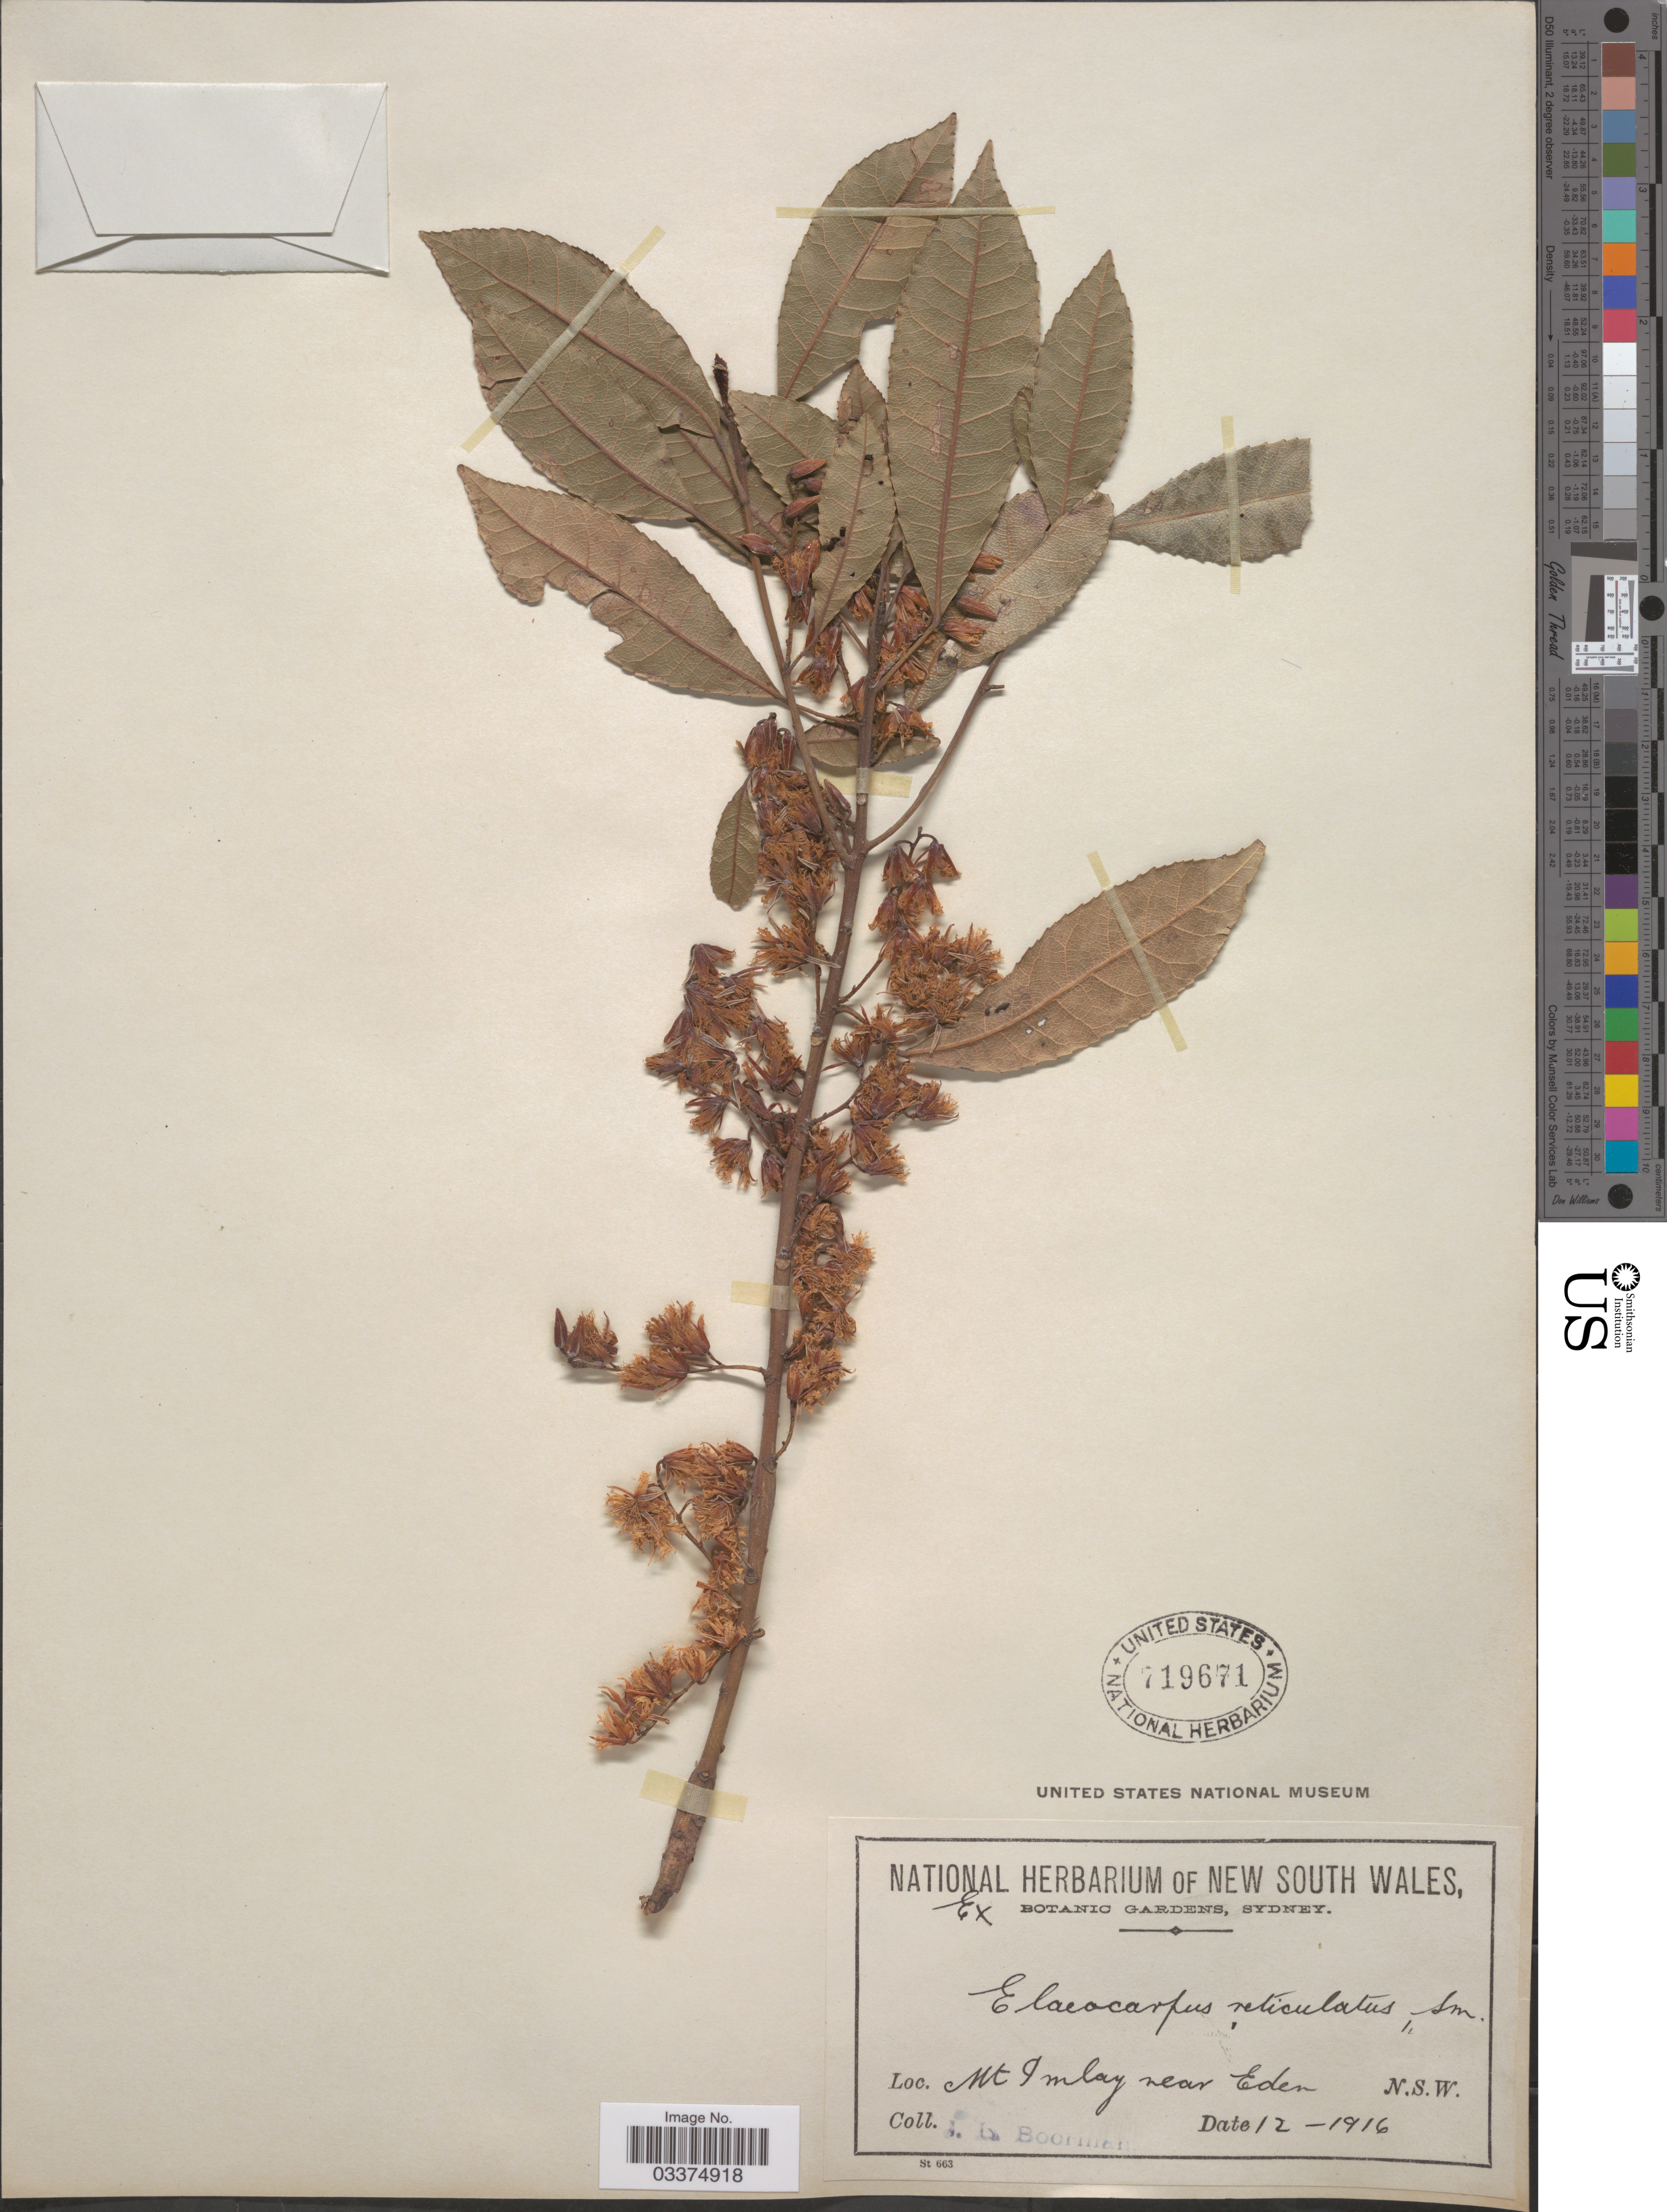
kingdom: Plantae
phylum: Tracheophyta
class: Magnoliopsida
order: Oxalidales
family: Elaeocarpaceae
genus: Elaeocarpus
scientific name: Elaeocarpus reticulatus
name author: Sm.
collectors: J. Boorman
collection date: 1916-12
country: Australia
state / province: New South Wales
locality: Mt Imlay near Eden.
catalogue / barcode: US 719671